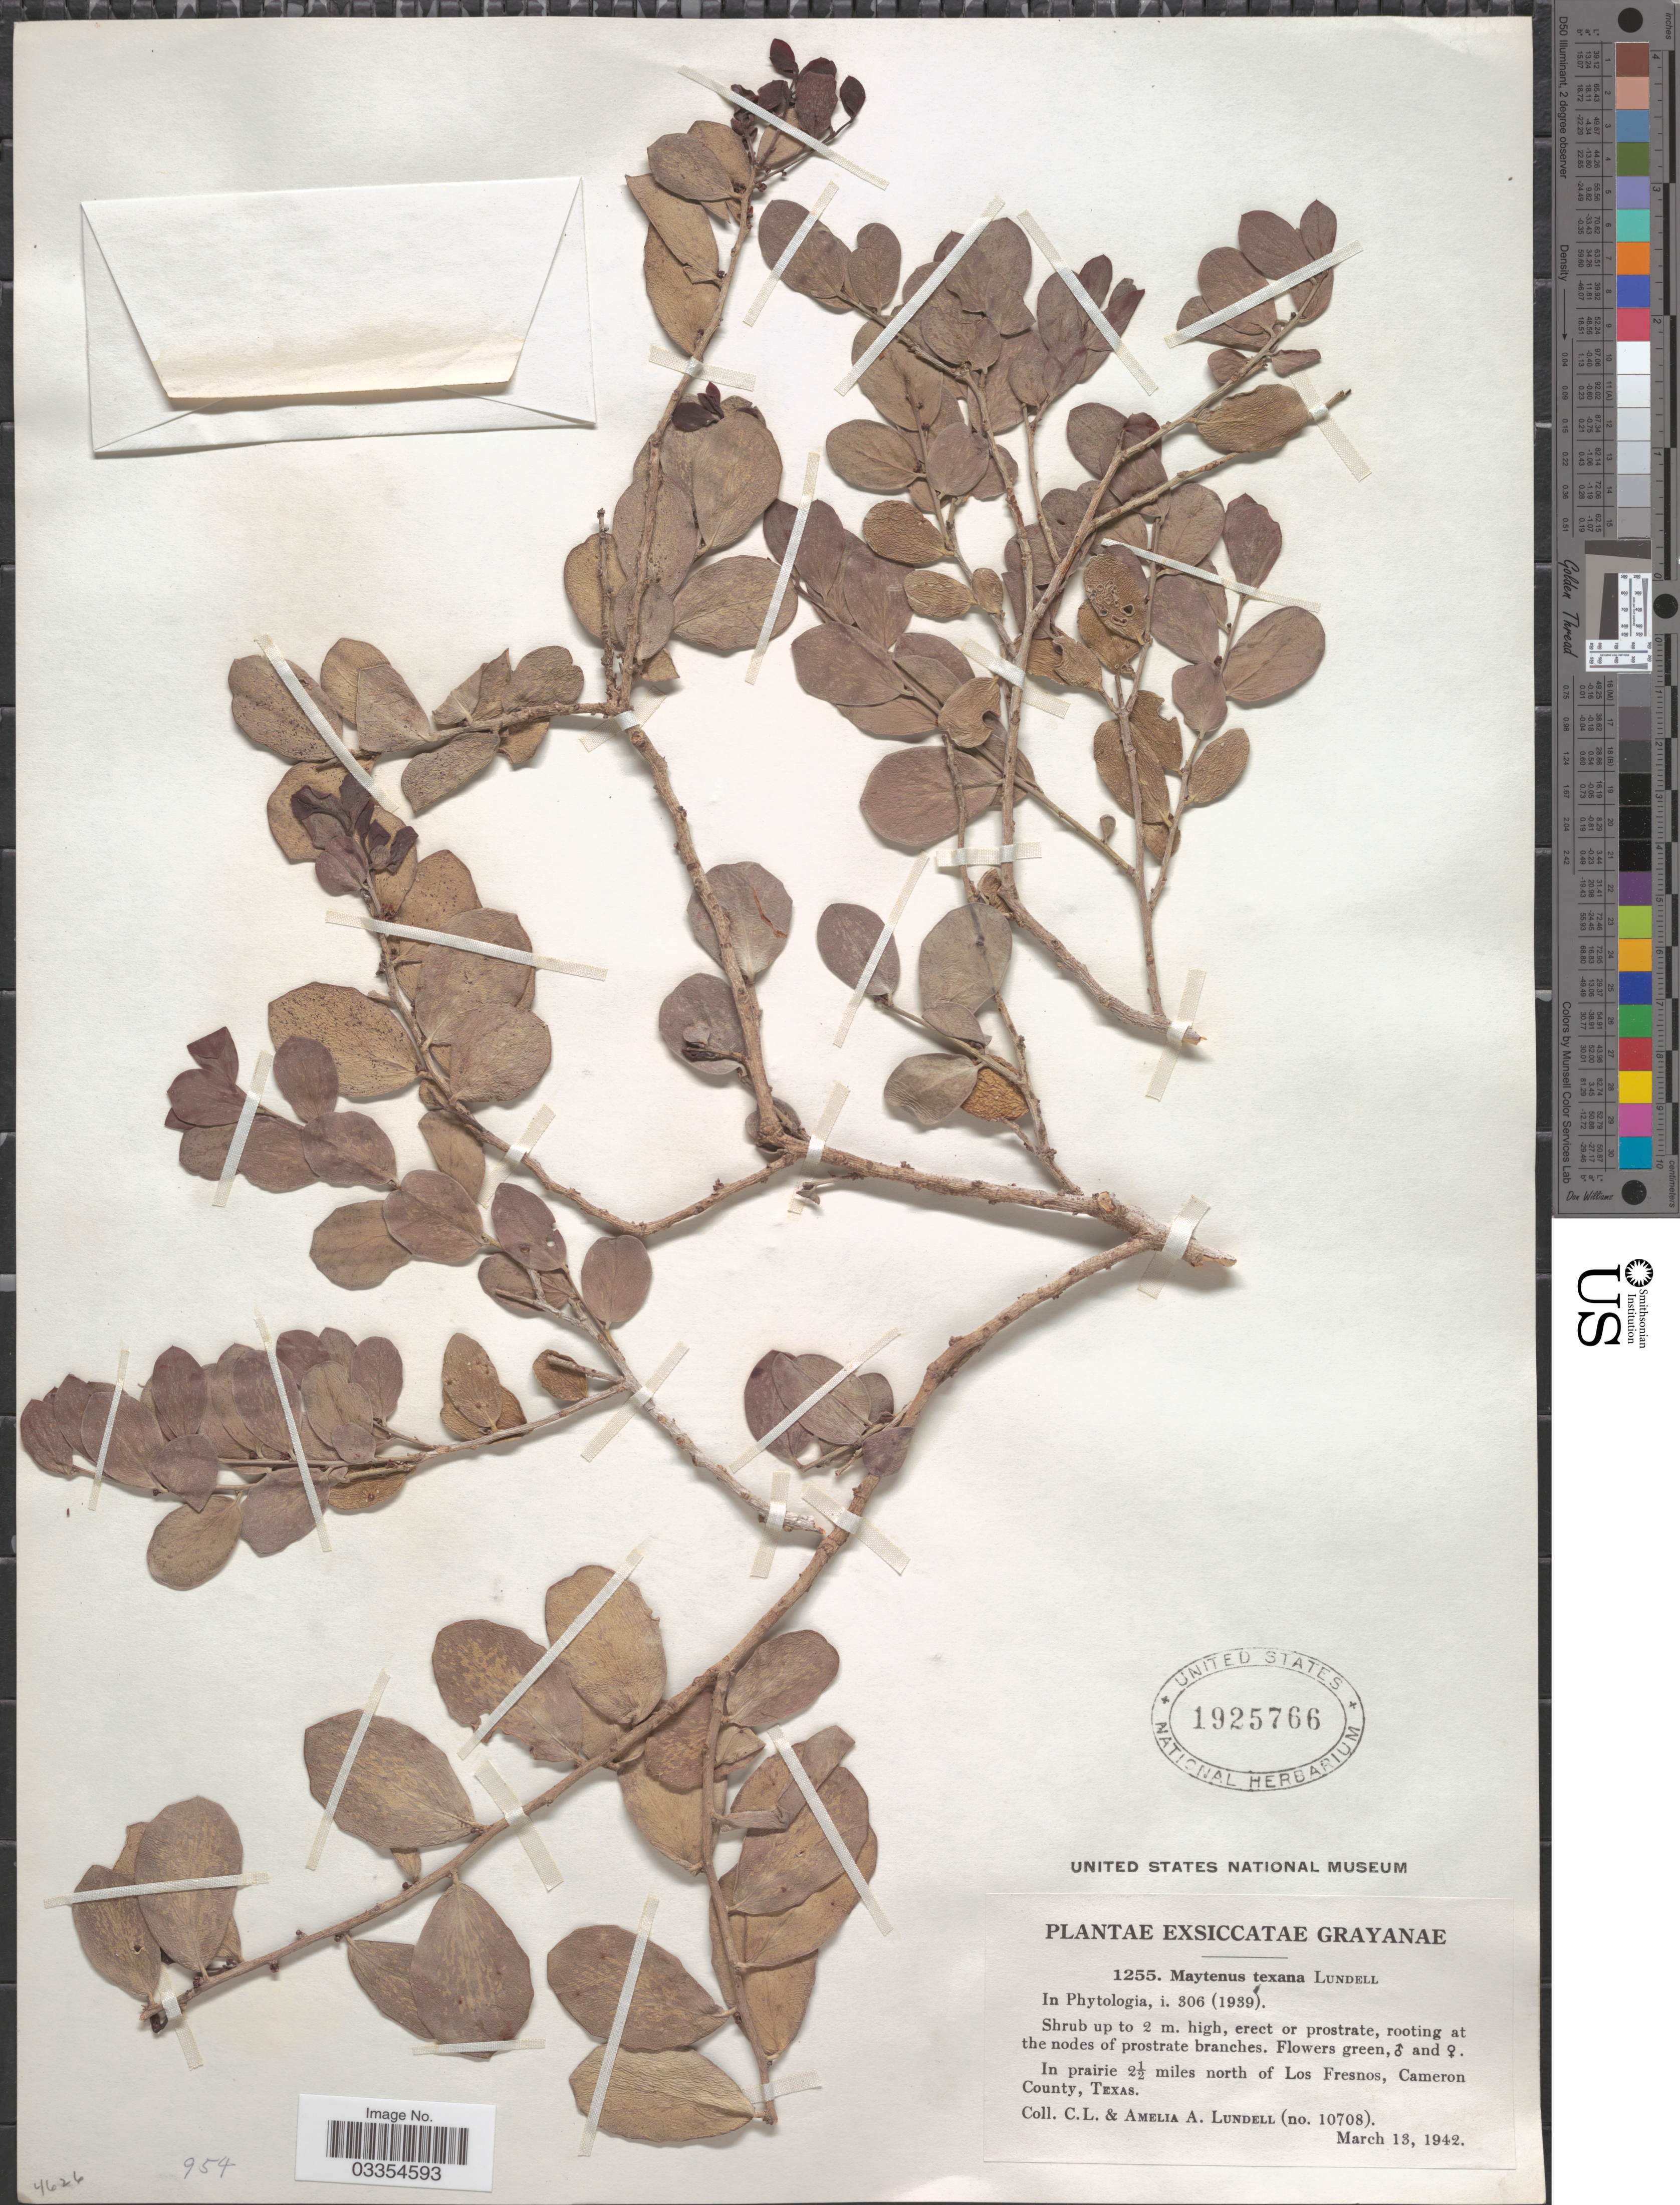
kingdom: Plantae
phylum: Tracheophyta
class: Magnoliopsida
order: Celastrales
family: Celastraceae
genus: Tricerma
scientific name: Tricerma texanum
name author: (Lundell) Lundell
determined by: Strong, Mark T., (BOT), Smithsonian Institution - National Museum of Natural History (UNITED STATES)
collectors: C. L. Lundell & A. A. Lundell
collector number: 10708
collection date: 1942-03-13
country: United States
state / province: Texas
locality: Grayanae, In prairie 2½ miles north of Los Fresnos, Cameron County.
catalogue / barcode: US 1925766